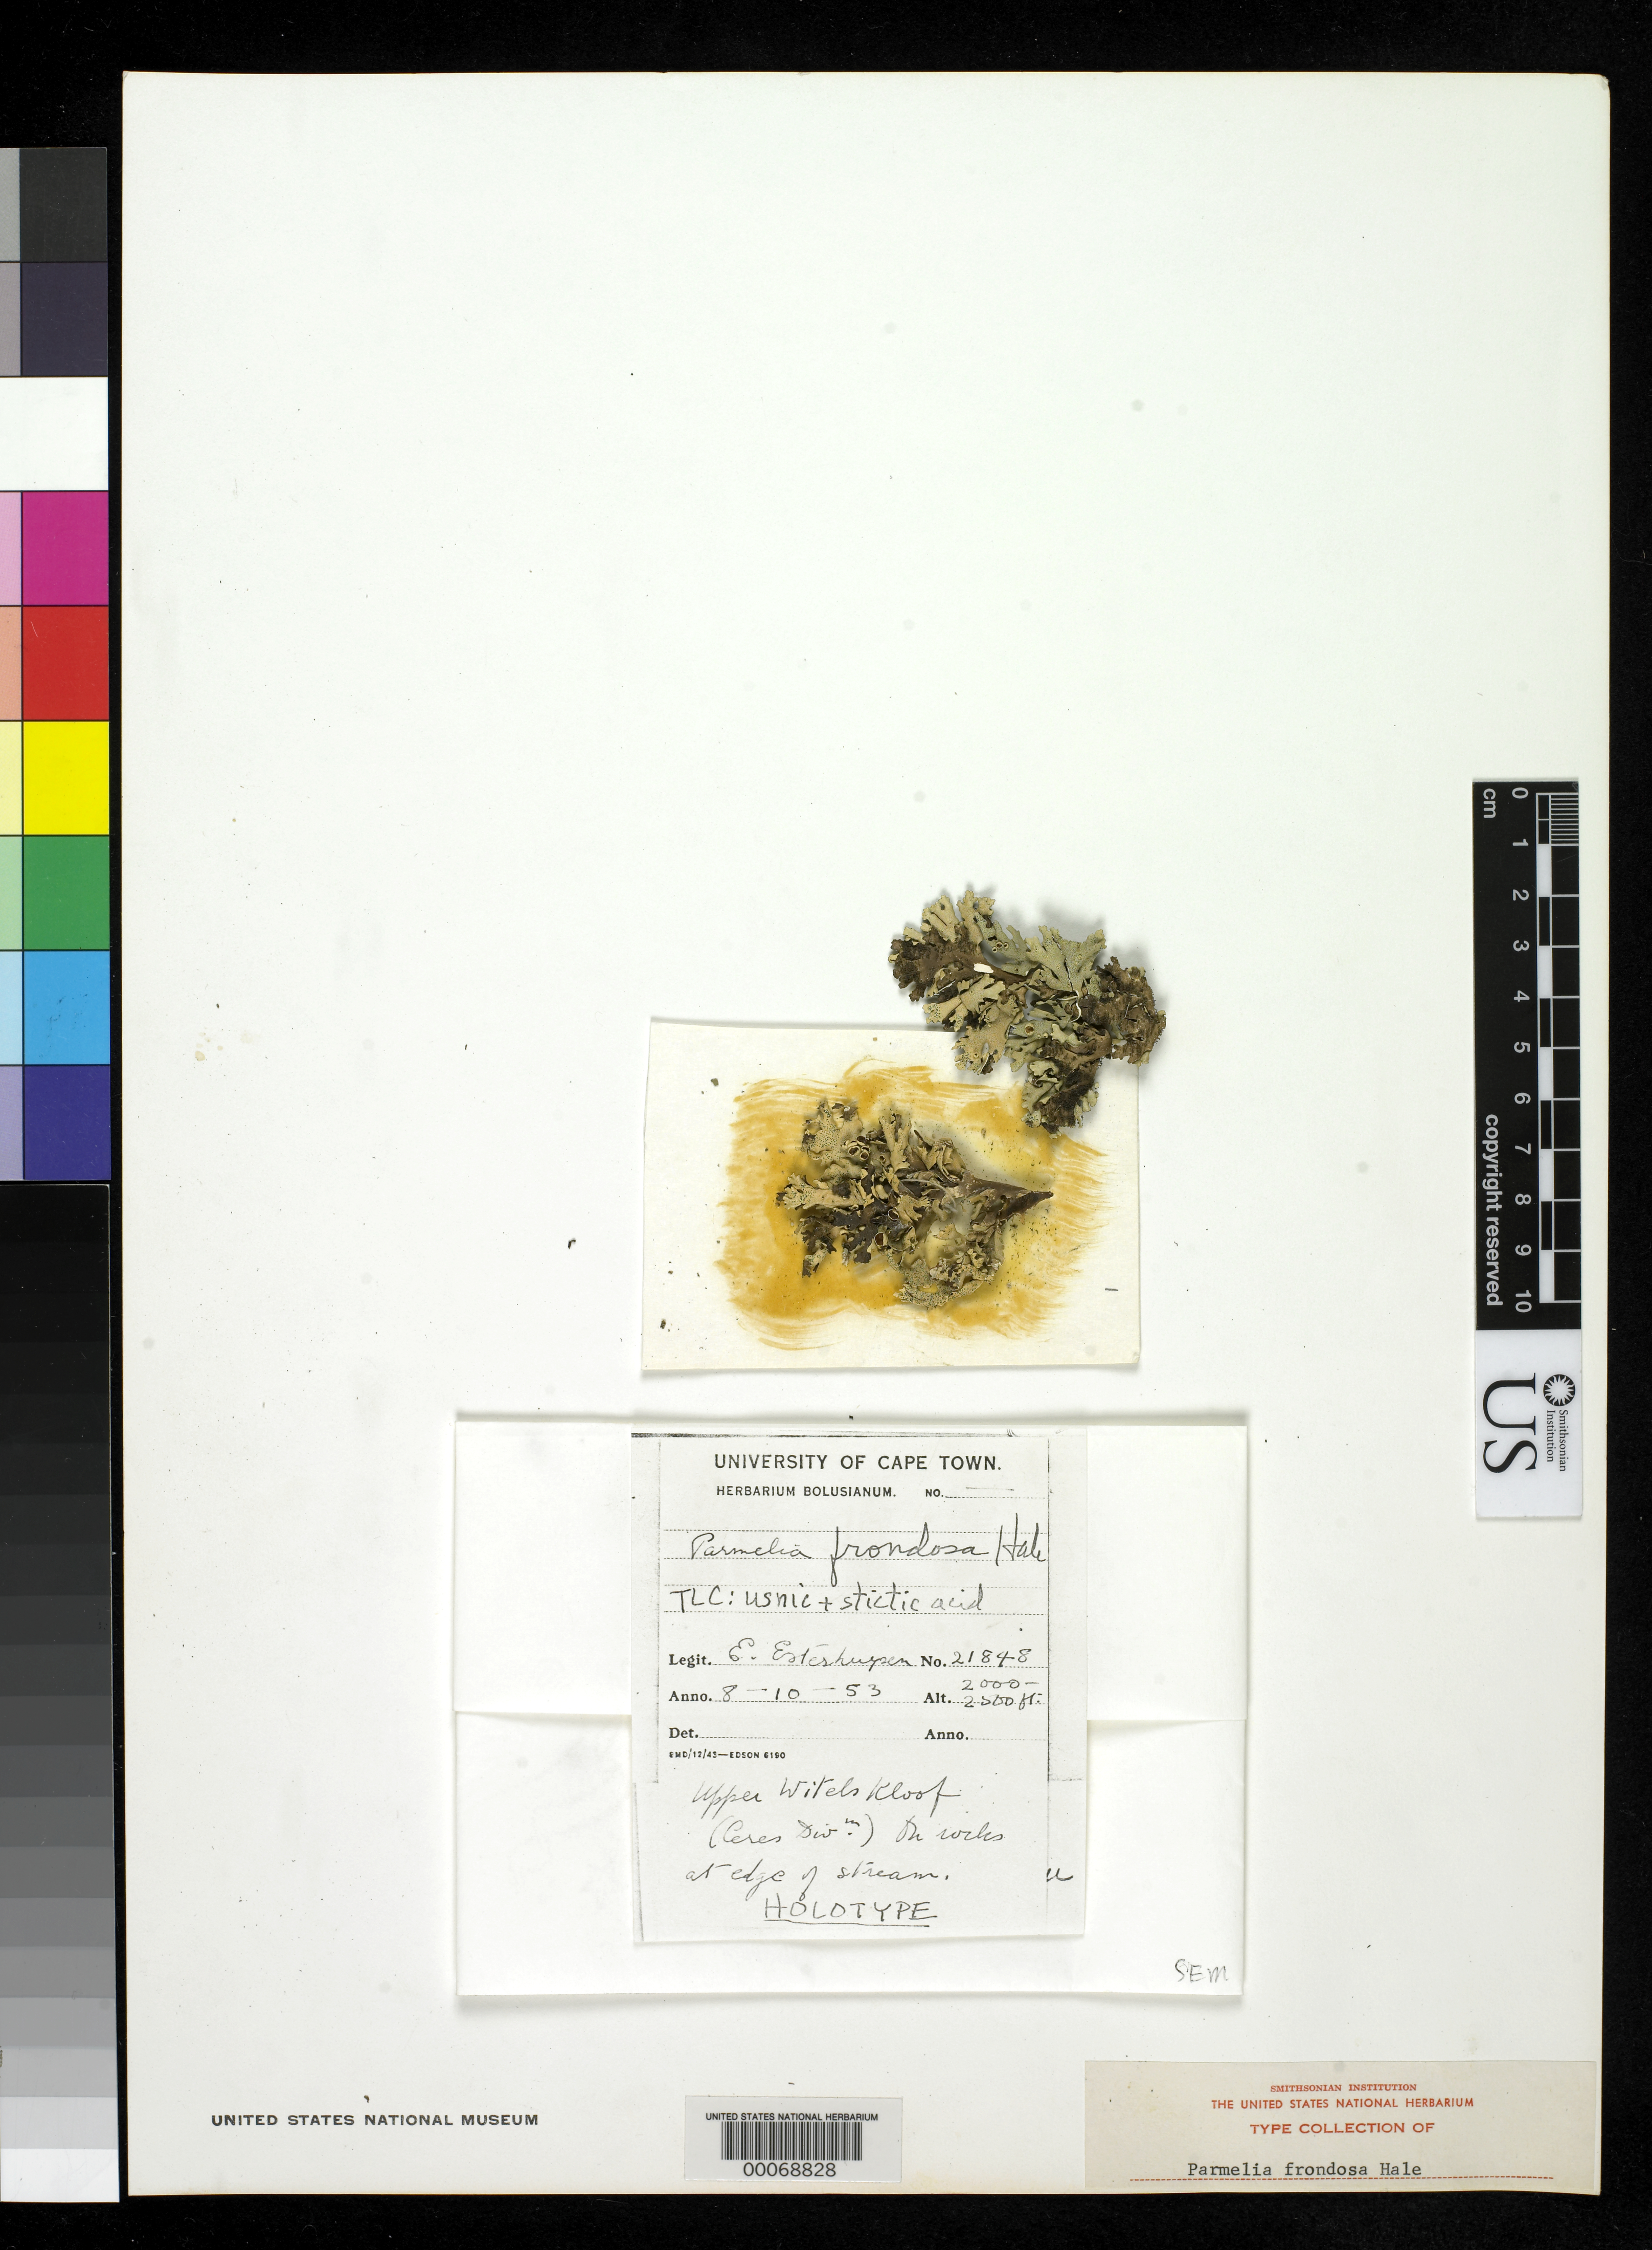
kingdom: Fungi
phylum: Ascomycota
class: Lecanoromycetes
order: Lecanorales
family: Parmeliaceae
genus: Parmelia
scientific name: Parmelia frondosa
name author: Hale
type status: Isotype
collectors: E. E. Esterhuysen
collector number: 21848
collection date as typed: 08 Oct 1953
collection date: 1953-10-08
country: South Africa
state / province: Western Cape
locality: Ceres Dist., upper Witels Kloof.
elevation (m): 610